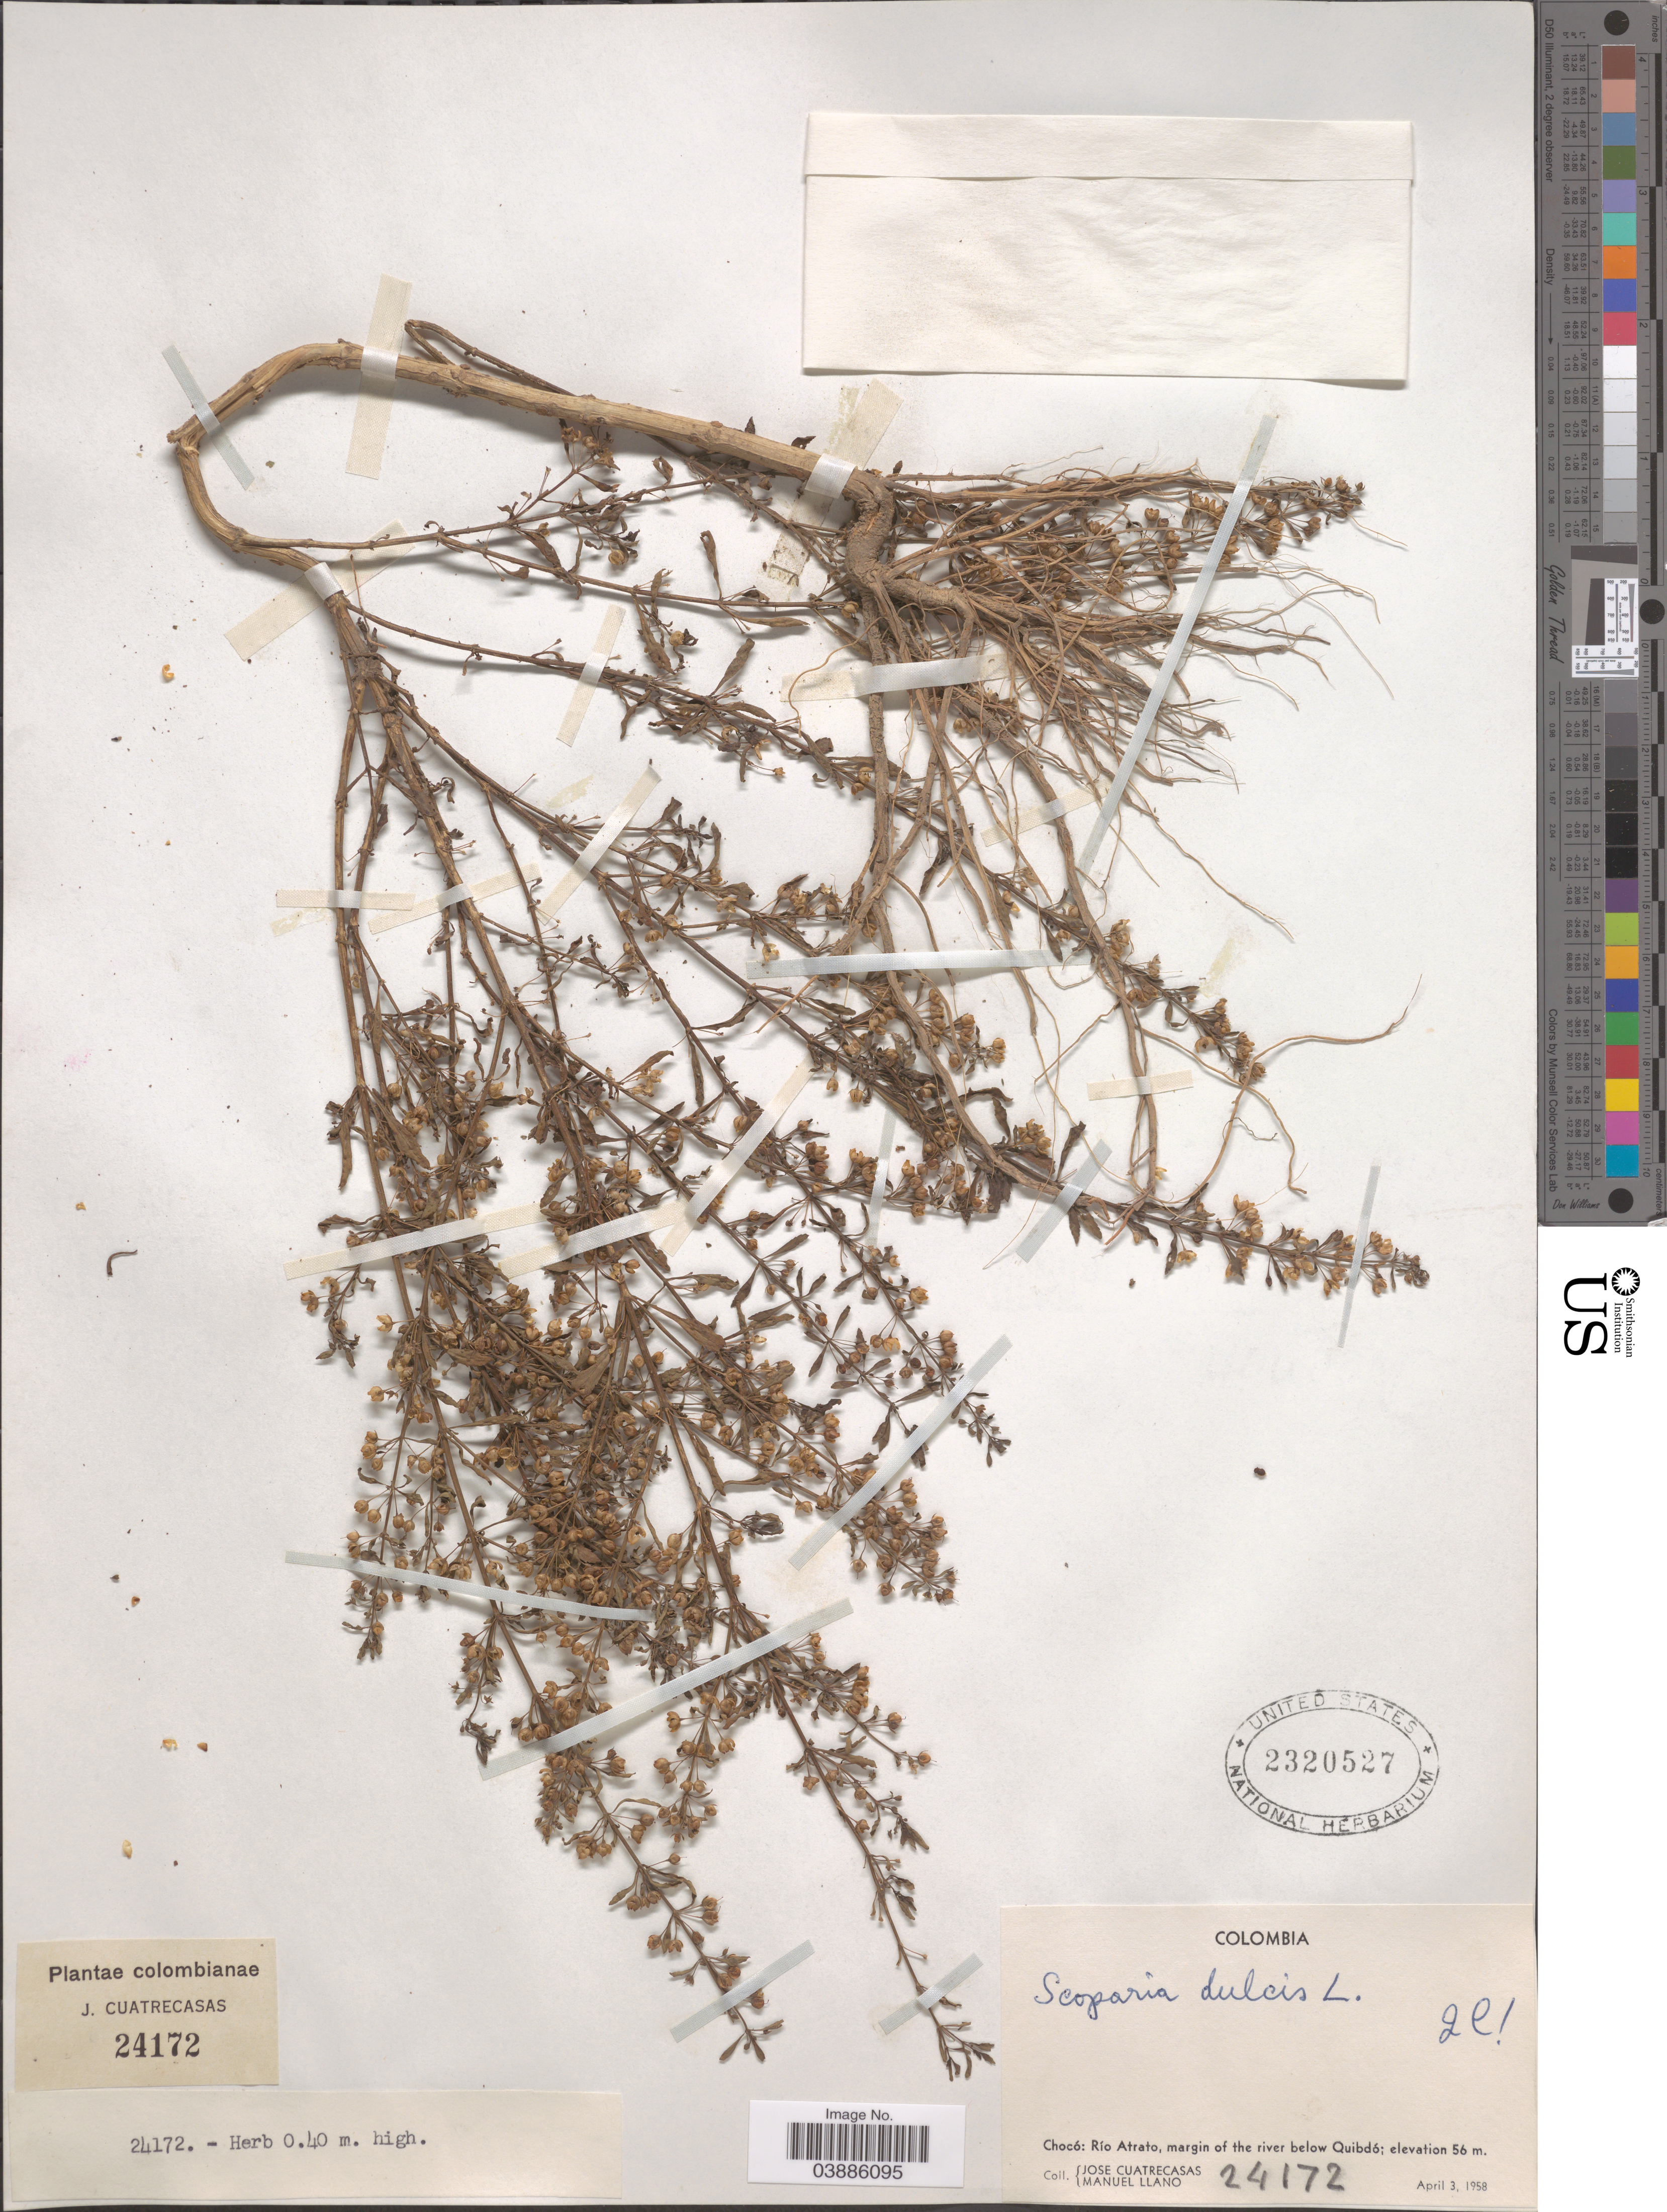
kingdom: Plantae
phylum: Tracheophyta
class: Magnoliopsida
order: Lamiales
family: Plantaginaceae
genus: Scoparia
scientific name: Scoparia dulcis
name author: L.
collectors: J. Cuatrecasas & M. Llano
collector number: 24172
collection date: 1958-04-03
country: Colombia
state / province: Chocó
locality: Río Atrato, margin of the river below Quibdó.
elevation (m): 56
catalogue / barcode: US 2320527